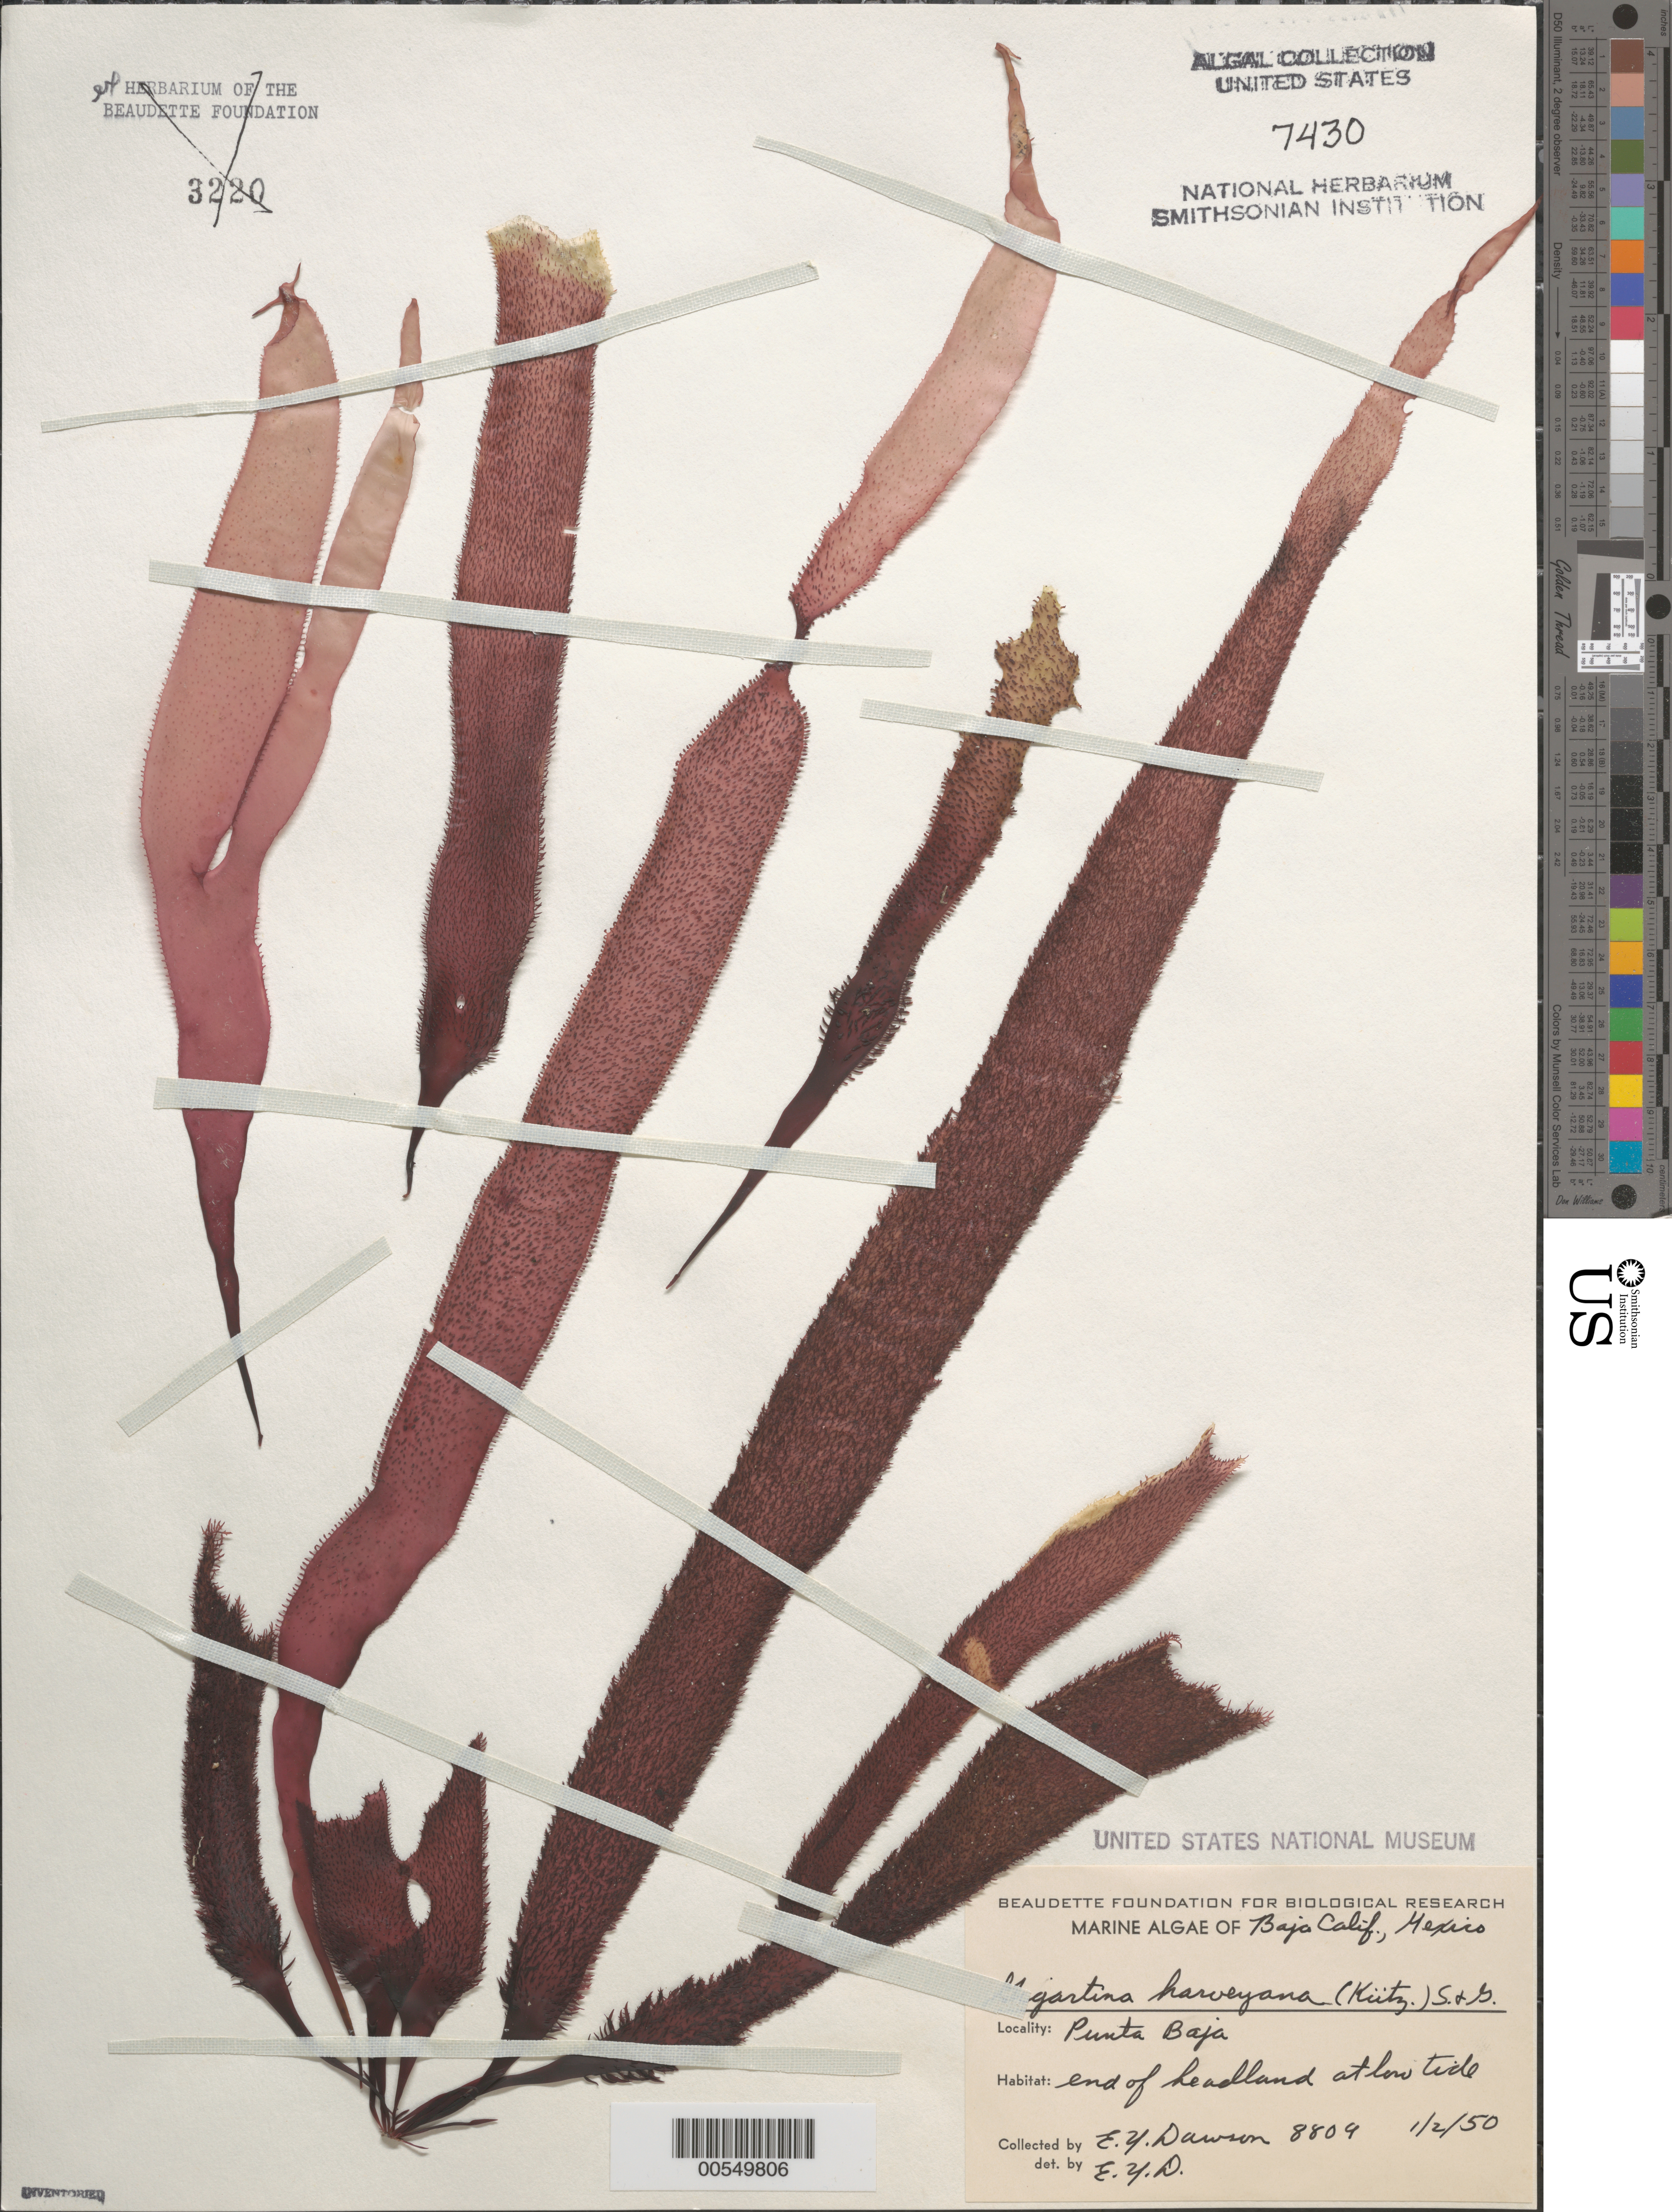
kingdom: Plantae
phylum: Rhodophyta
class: Florideophyceae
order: Gigartinales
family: Gigartinaceae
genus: Chondracanthus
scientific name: Chondracanthus harveyanus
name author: (Kütz.) Guiry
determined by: Algae name updating Project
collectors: E. Y. Dawson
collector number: EYD 8809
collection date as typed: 02 Jan 1950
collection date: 1950-01-02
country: Mexico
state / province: Baja California Norte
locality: Punta Baja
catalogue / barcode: US 7430